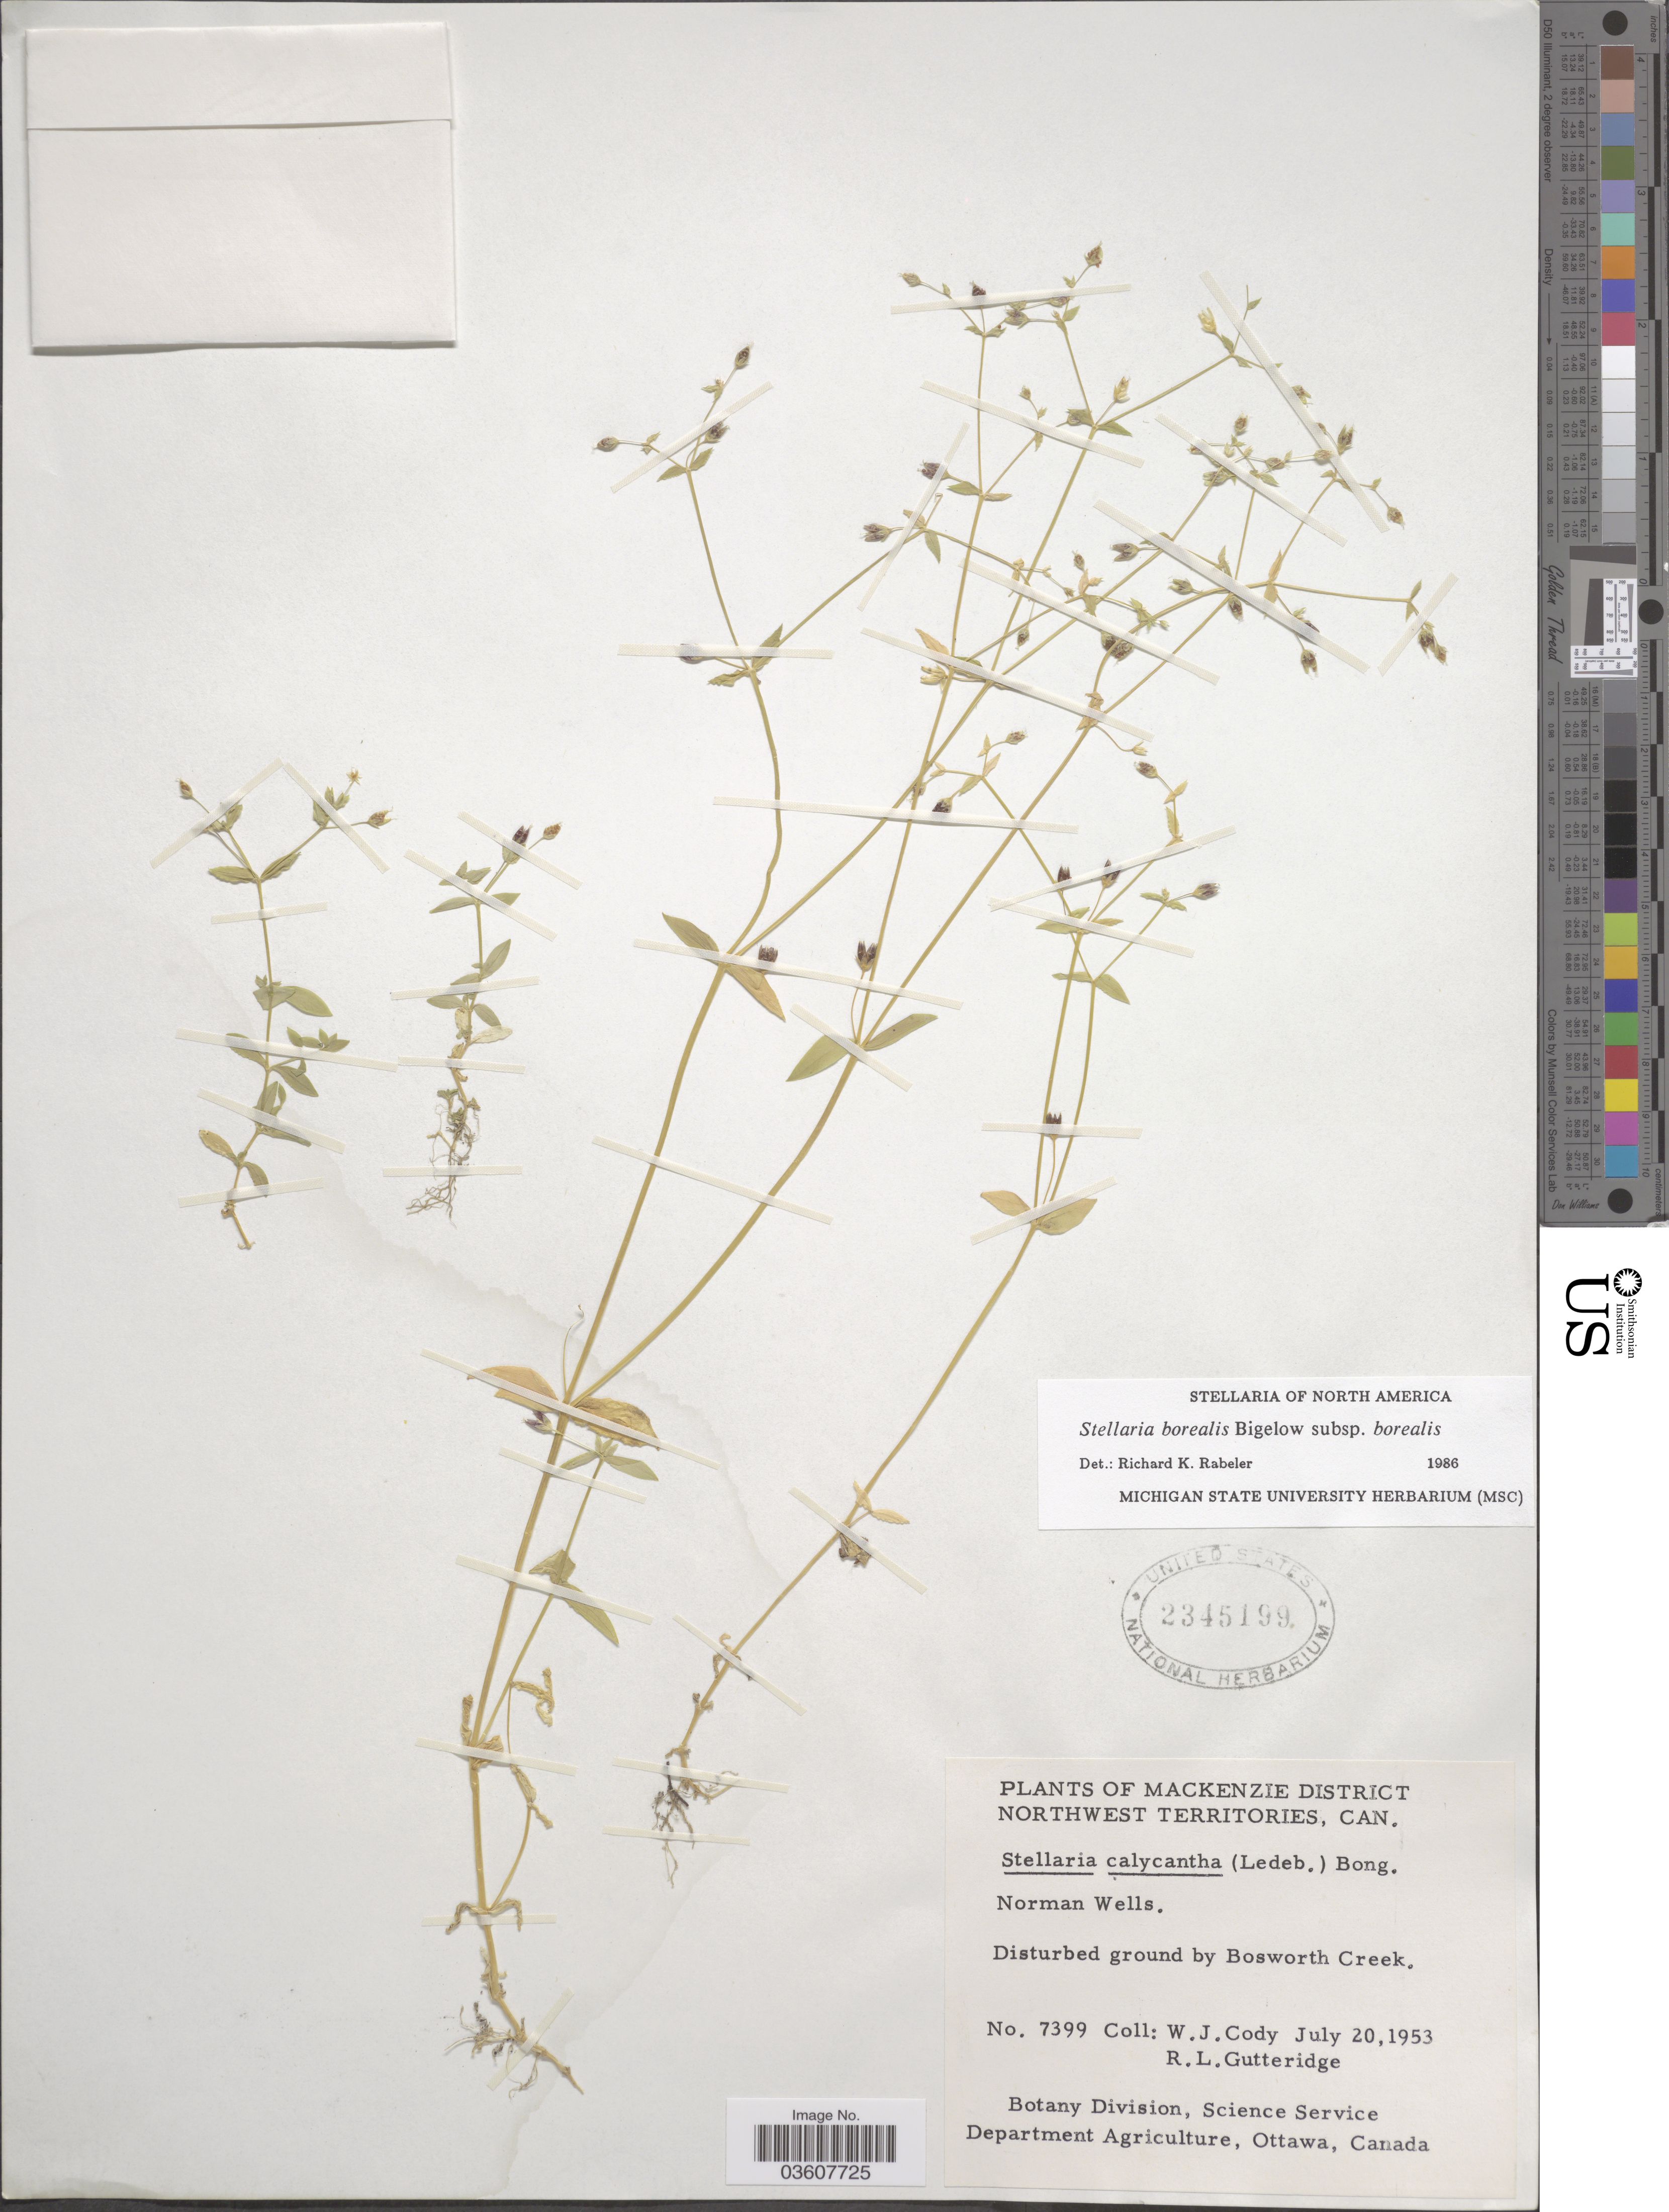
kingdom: Plantae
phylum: Tracheophyta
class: Magnoliopsida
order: Caryophyllales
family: Caryophyllaceae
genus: Stellaria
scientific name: Stellaria borealis subsp. borealis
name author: Bigelow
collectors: W. Cody & R. Gutteridge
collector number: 7399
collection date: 1953-07-20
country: Canada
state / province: Northwest Territories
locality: Mackenzie District. Norman Wells. Bosworth Creek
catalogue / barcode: US 2345199